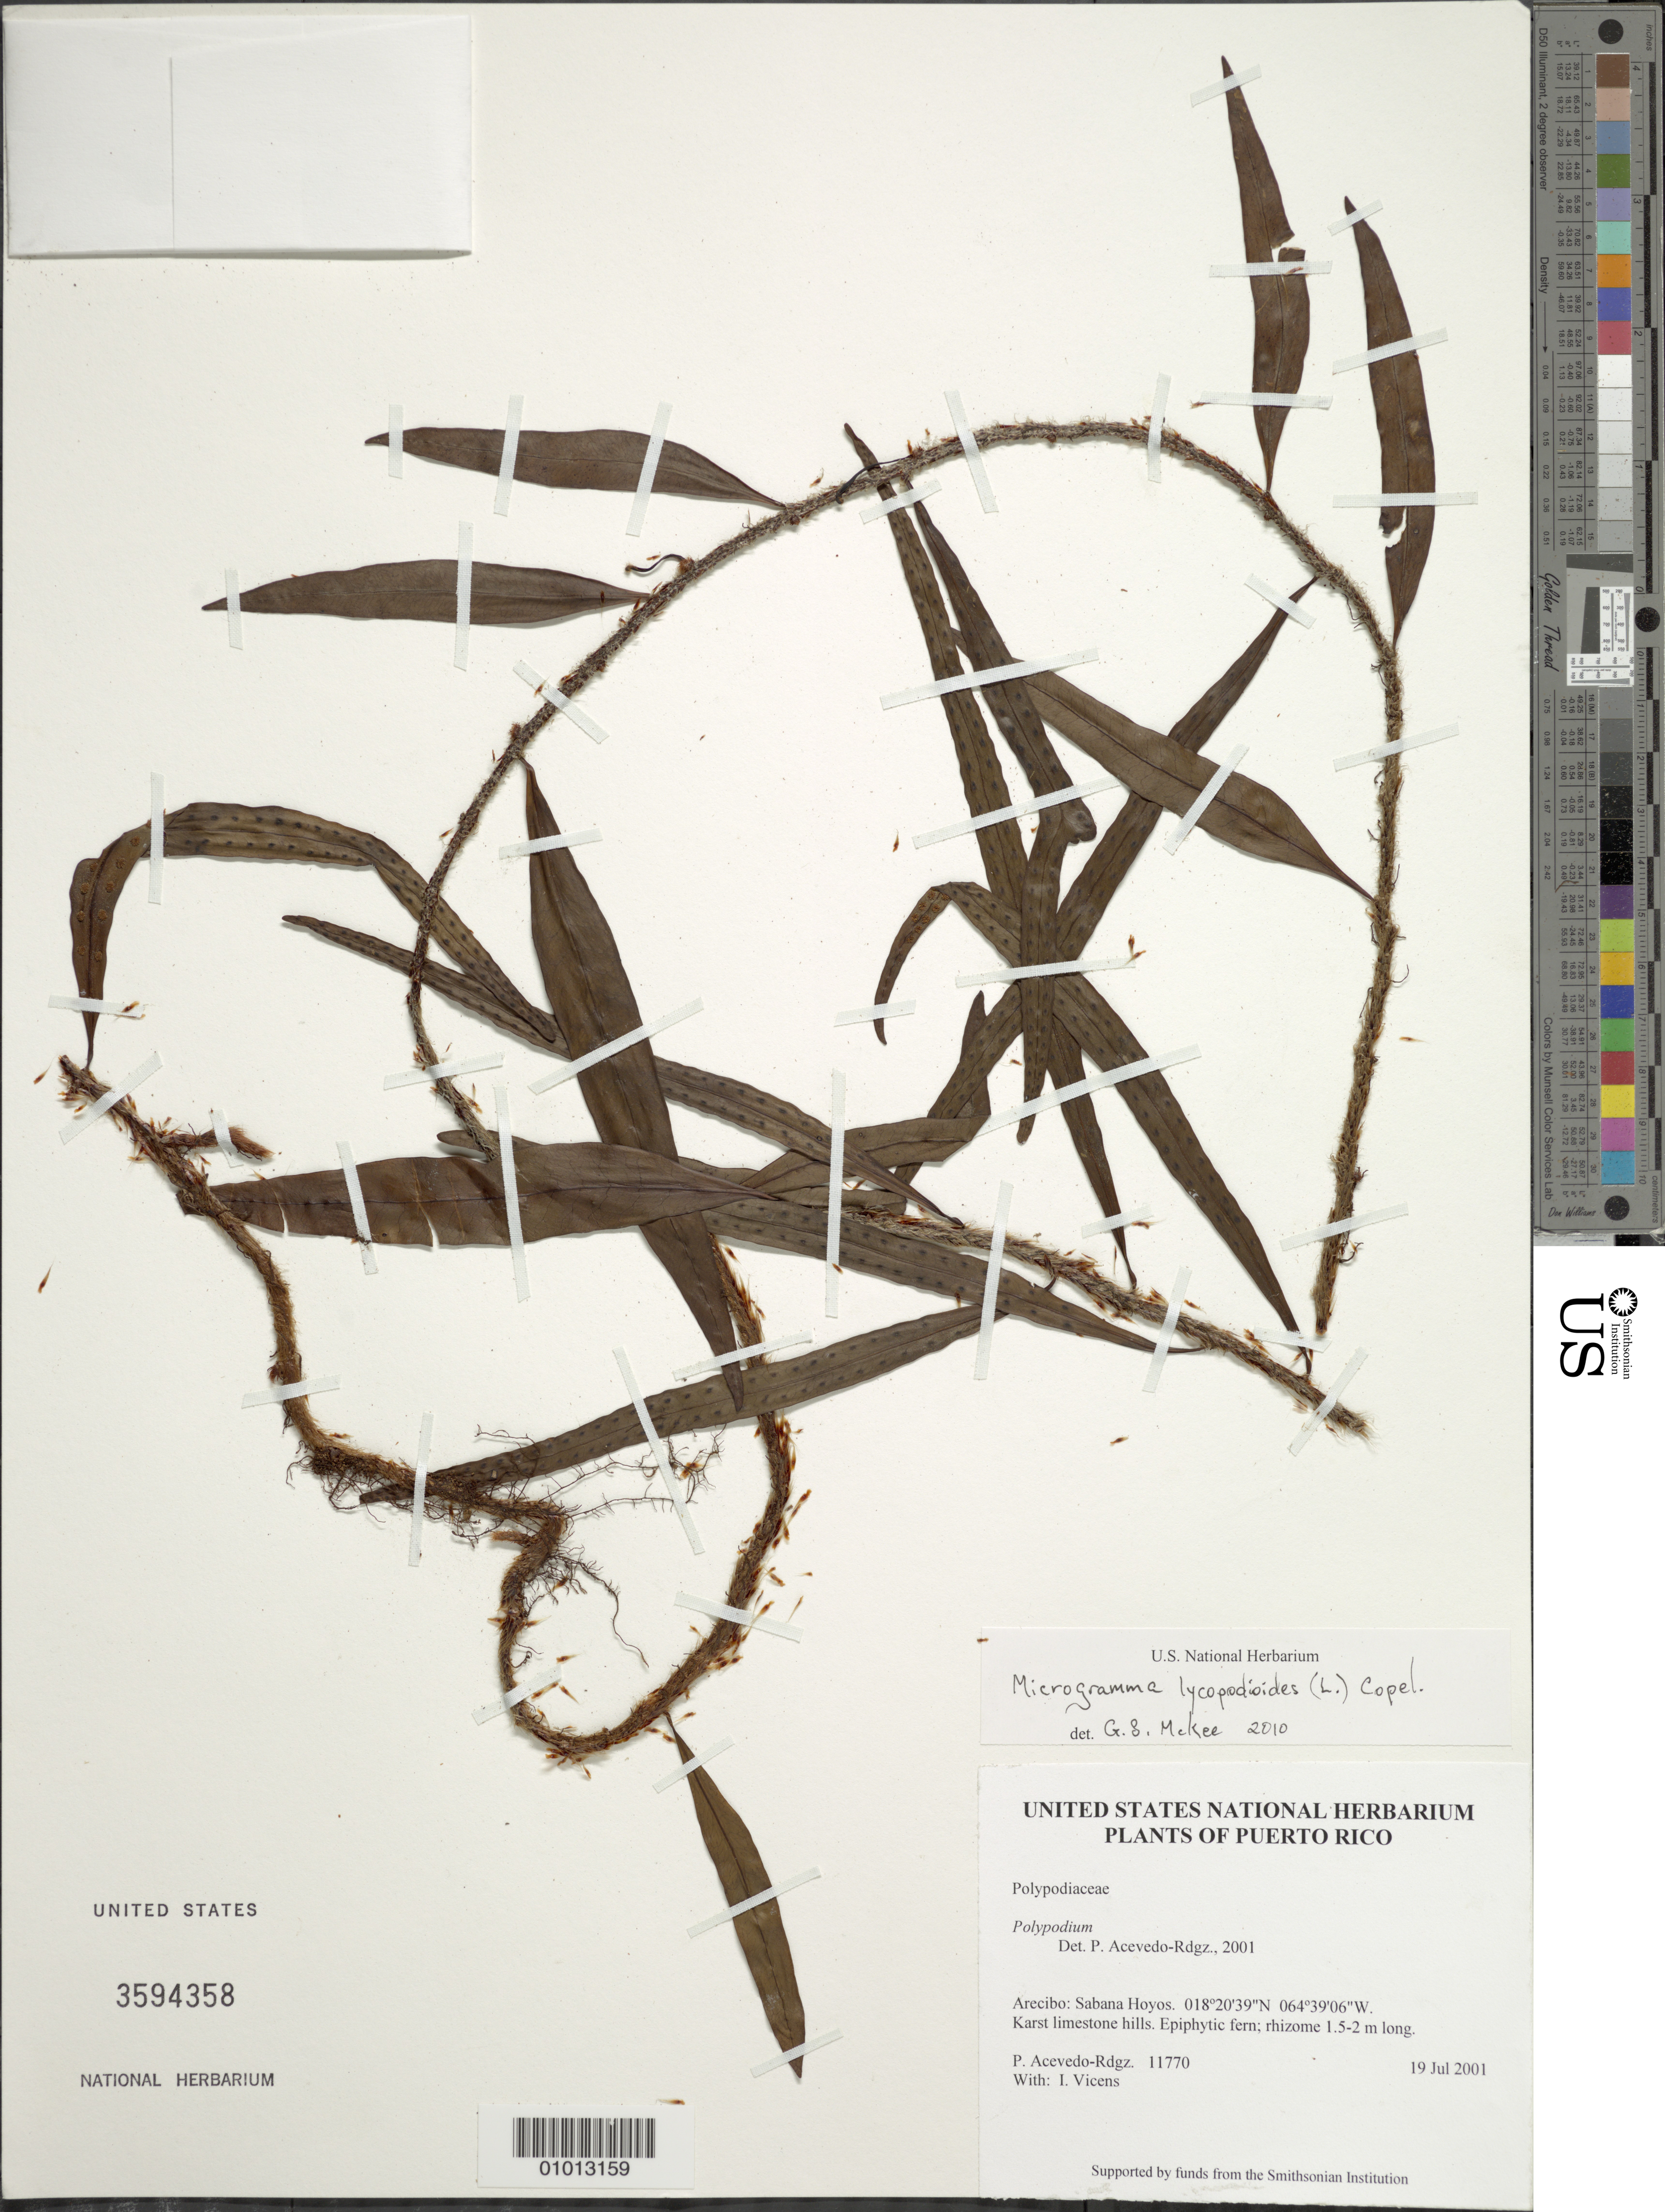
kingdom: Plantae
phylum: Tracheophyta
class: Polypodiopsida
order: Polypodiales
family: Polypodiaceae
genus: Microgramma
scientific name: Microgramma lycopodioides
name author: (L.) Copel.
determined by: McKee, G. S., (US), NMNH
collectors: P. Acevedo-Rodr. & I. Vicens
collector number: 11770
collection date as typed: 19 Jul 2001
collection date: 2001-07-19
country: Puerto Rico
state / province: Arecibo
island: Puerto Rico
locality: Arecibo: Sabana Hoyos.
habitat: Karst limestone hills.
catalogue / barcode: US 3594358